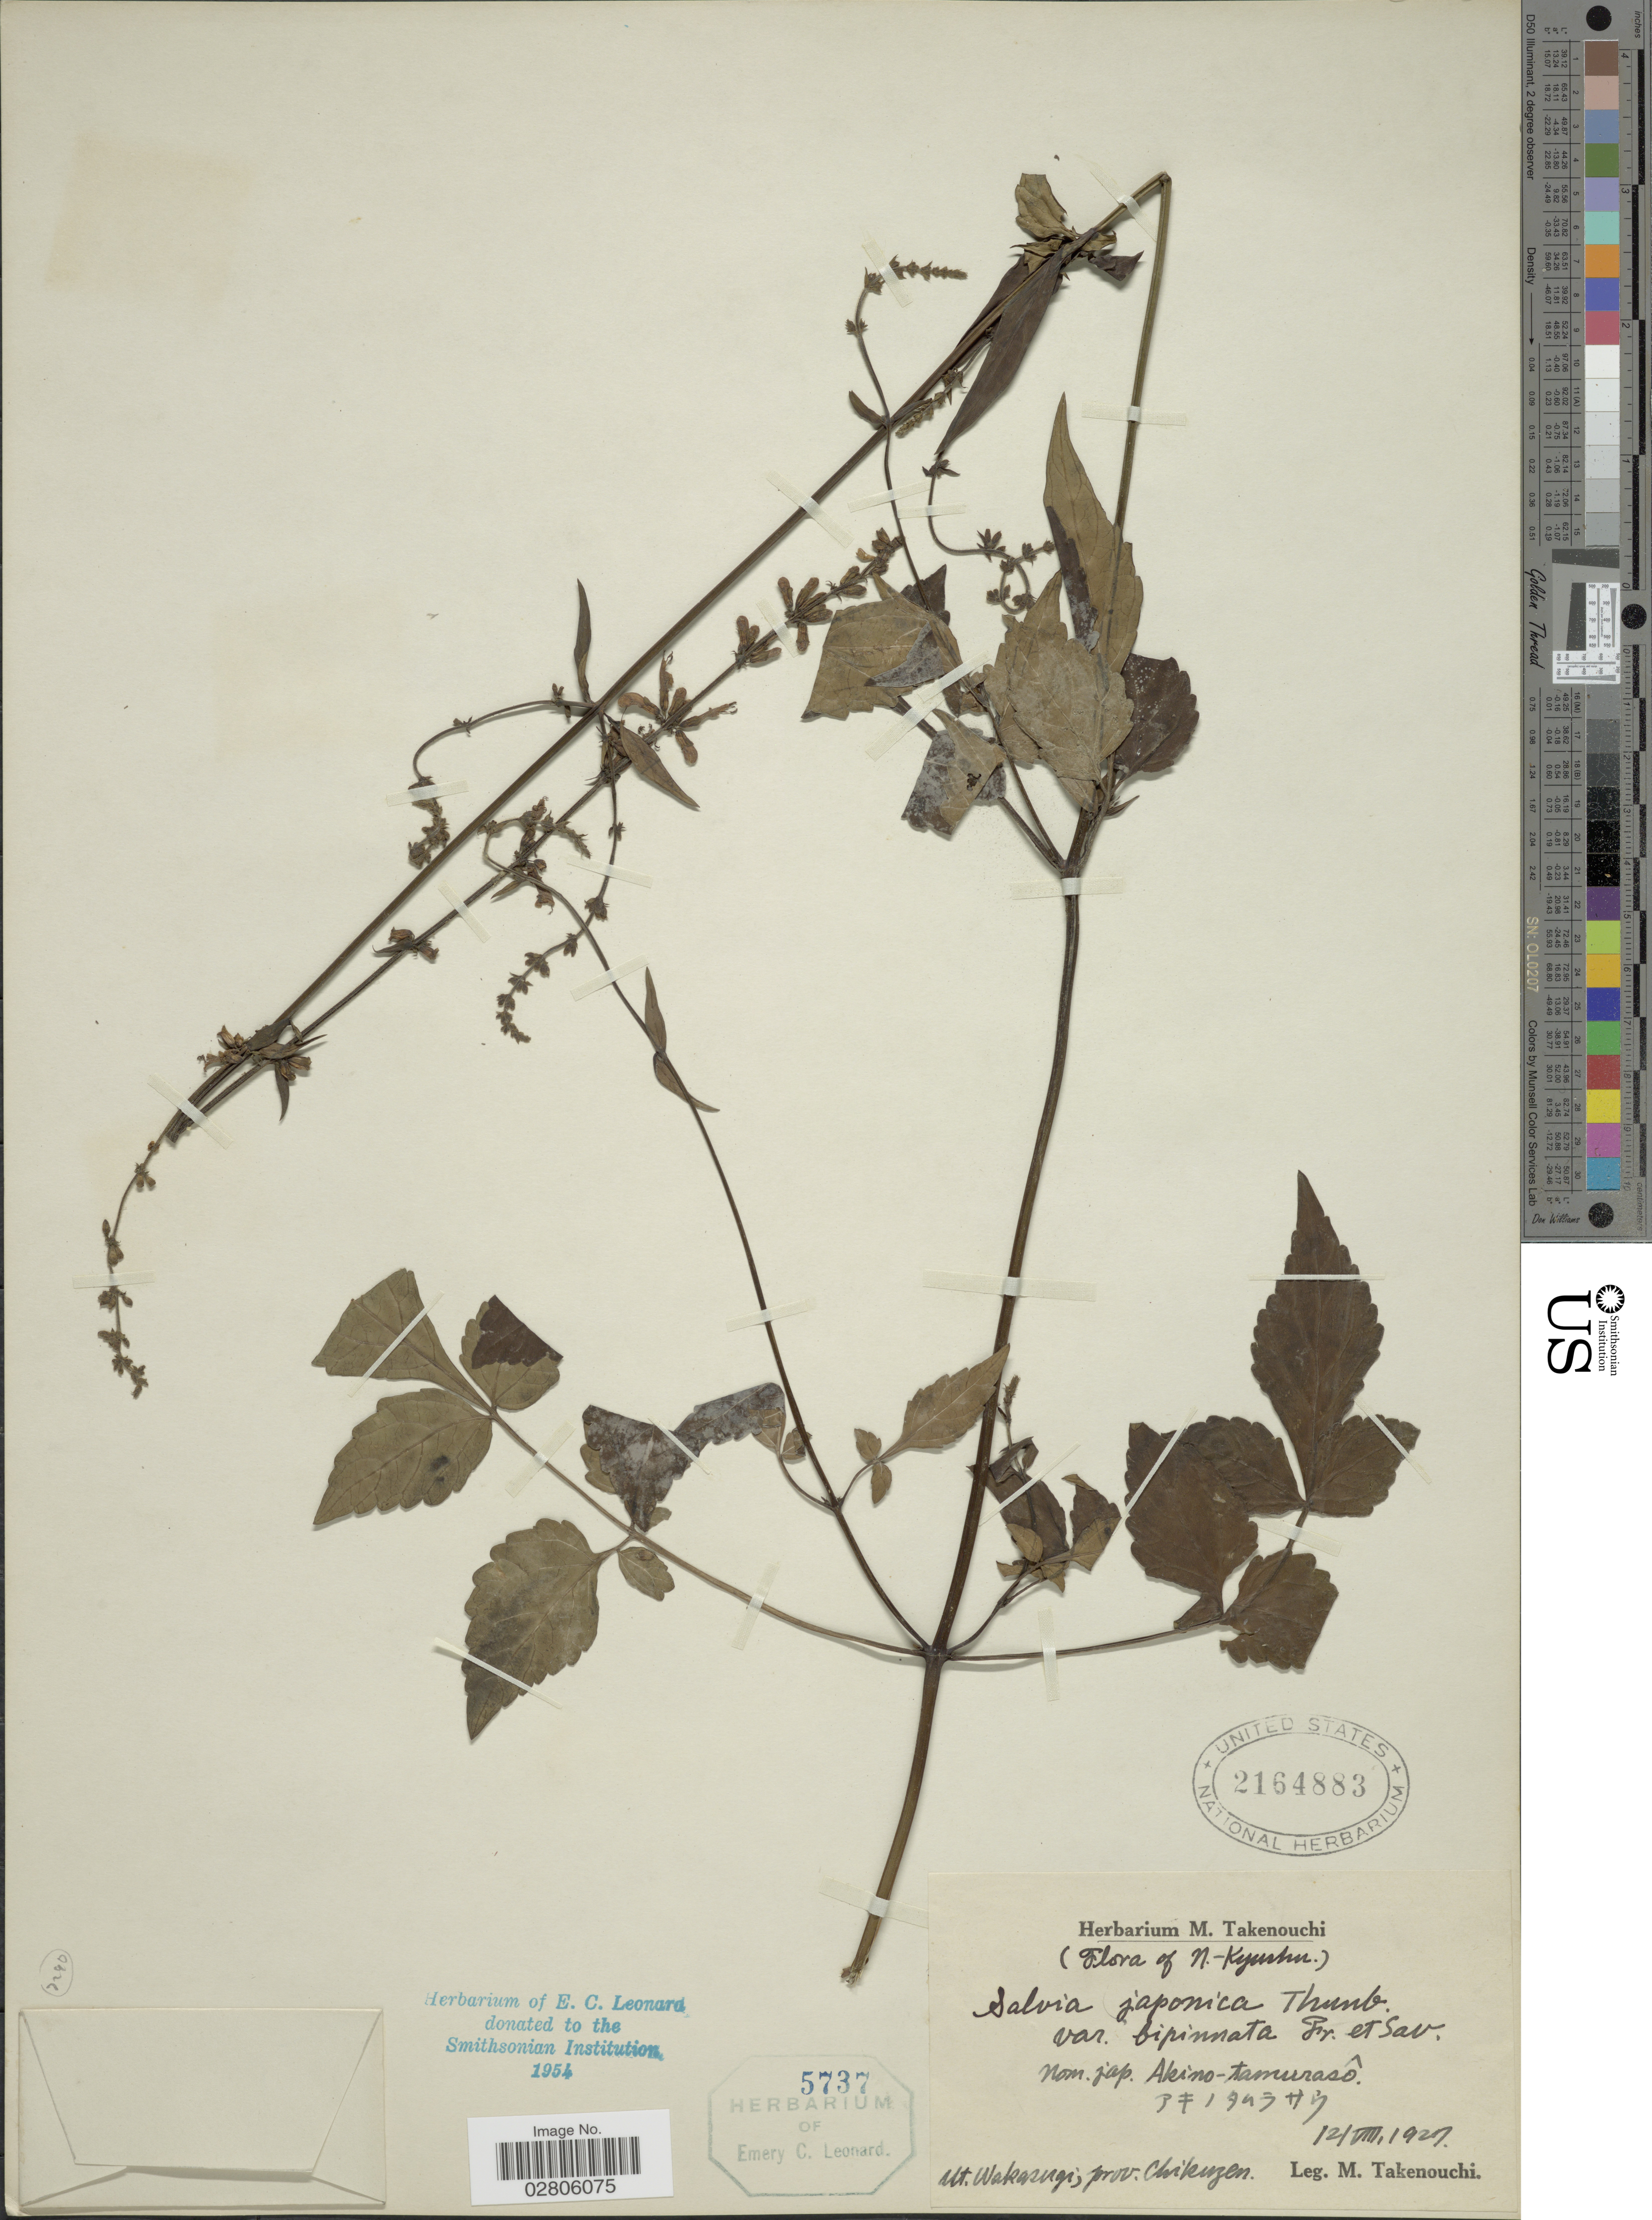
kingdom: Plantae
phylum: Tracheophyta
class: Magnoliopsida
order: Lamiales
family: Lamiaceae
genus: Salvia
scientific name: Salvia japonica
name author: Thunb.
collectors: M. Takenouchi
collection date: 1907-08-12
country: Japan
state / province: Hukuoka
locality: N. Kyushu, Mt. Wakasugi, prov. Chikuzen.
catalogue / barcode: US 2164883